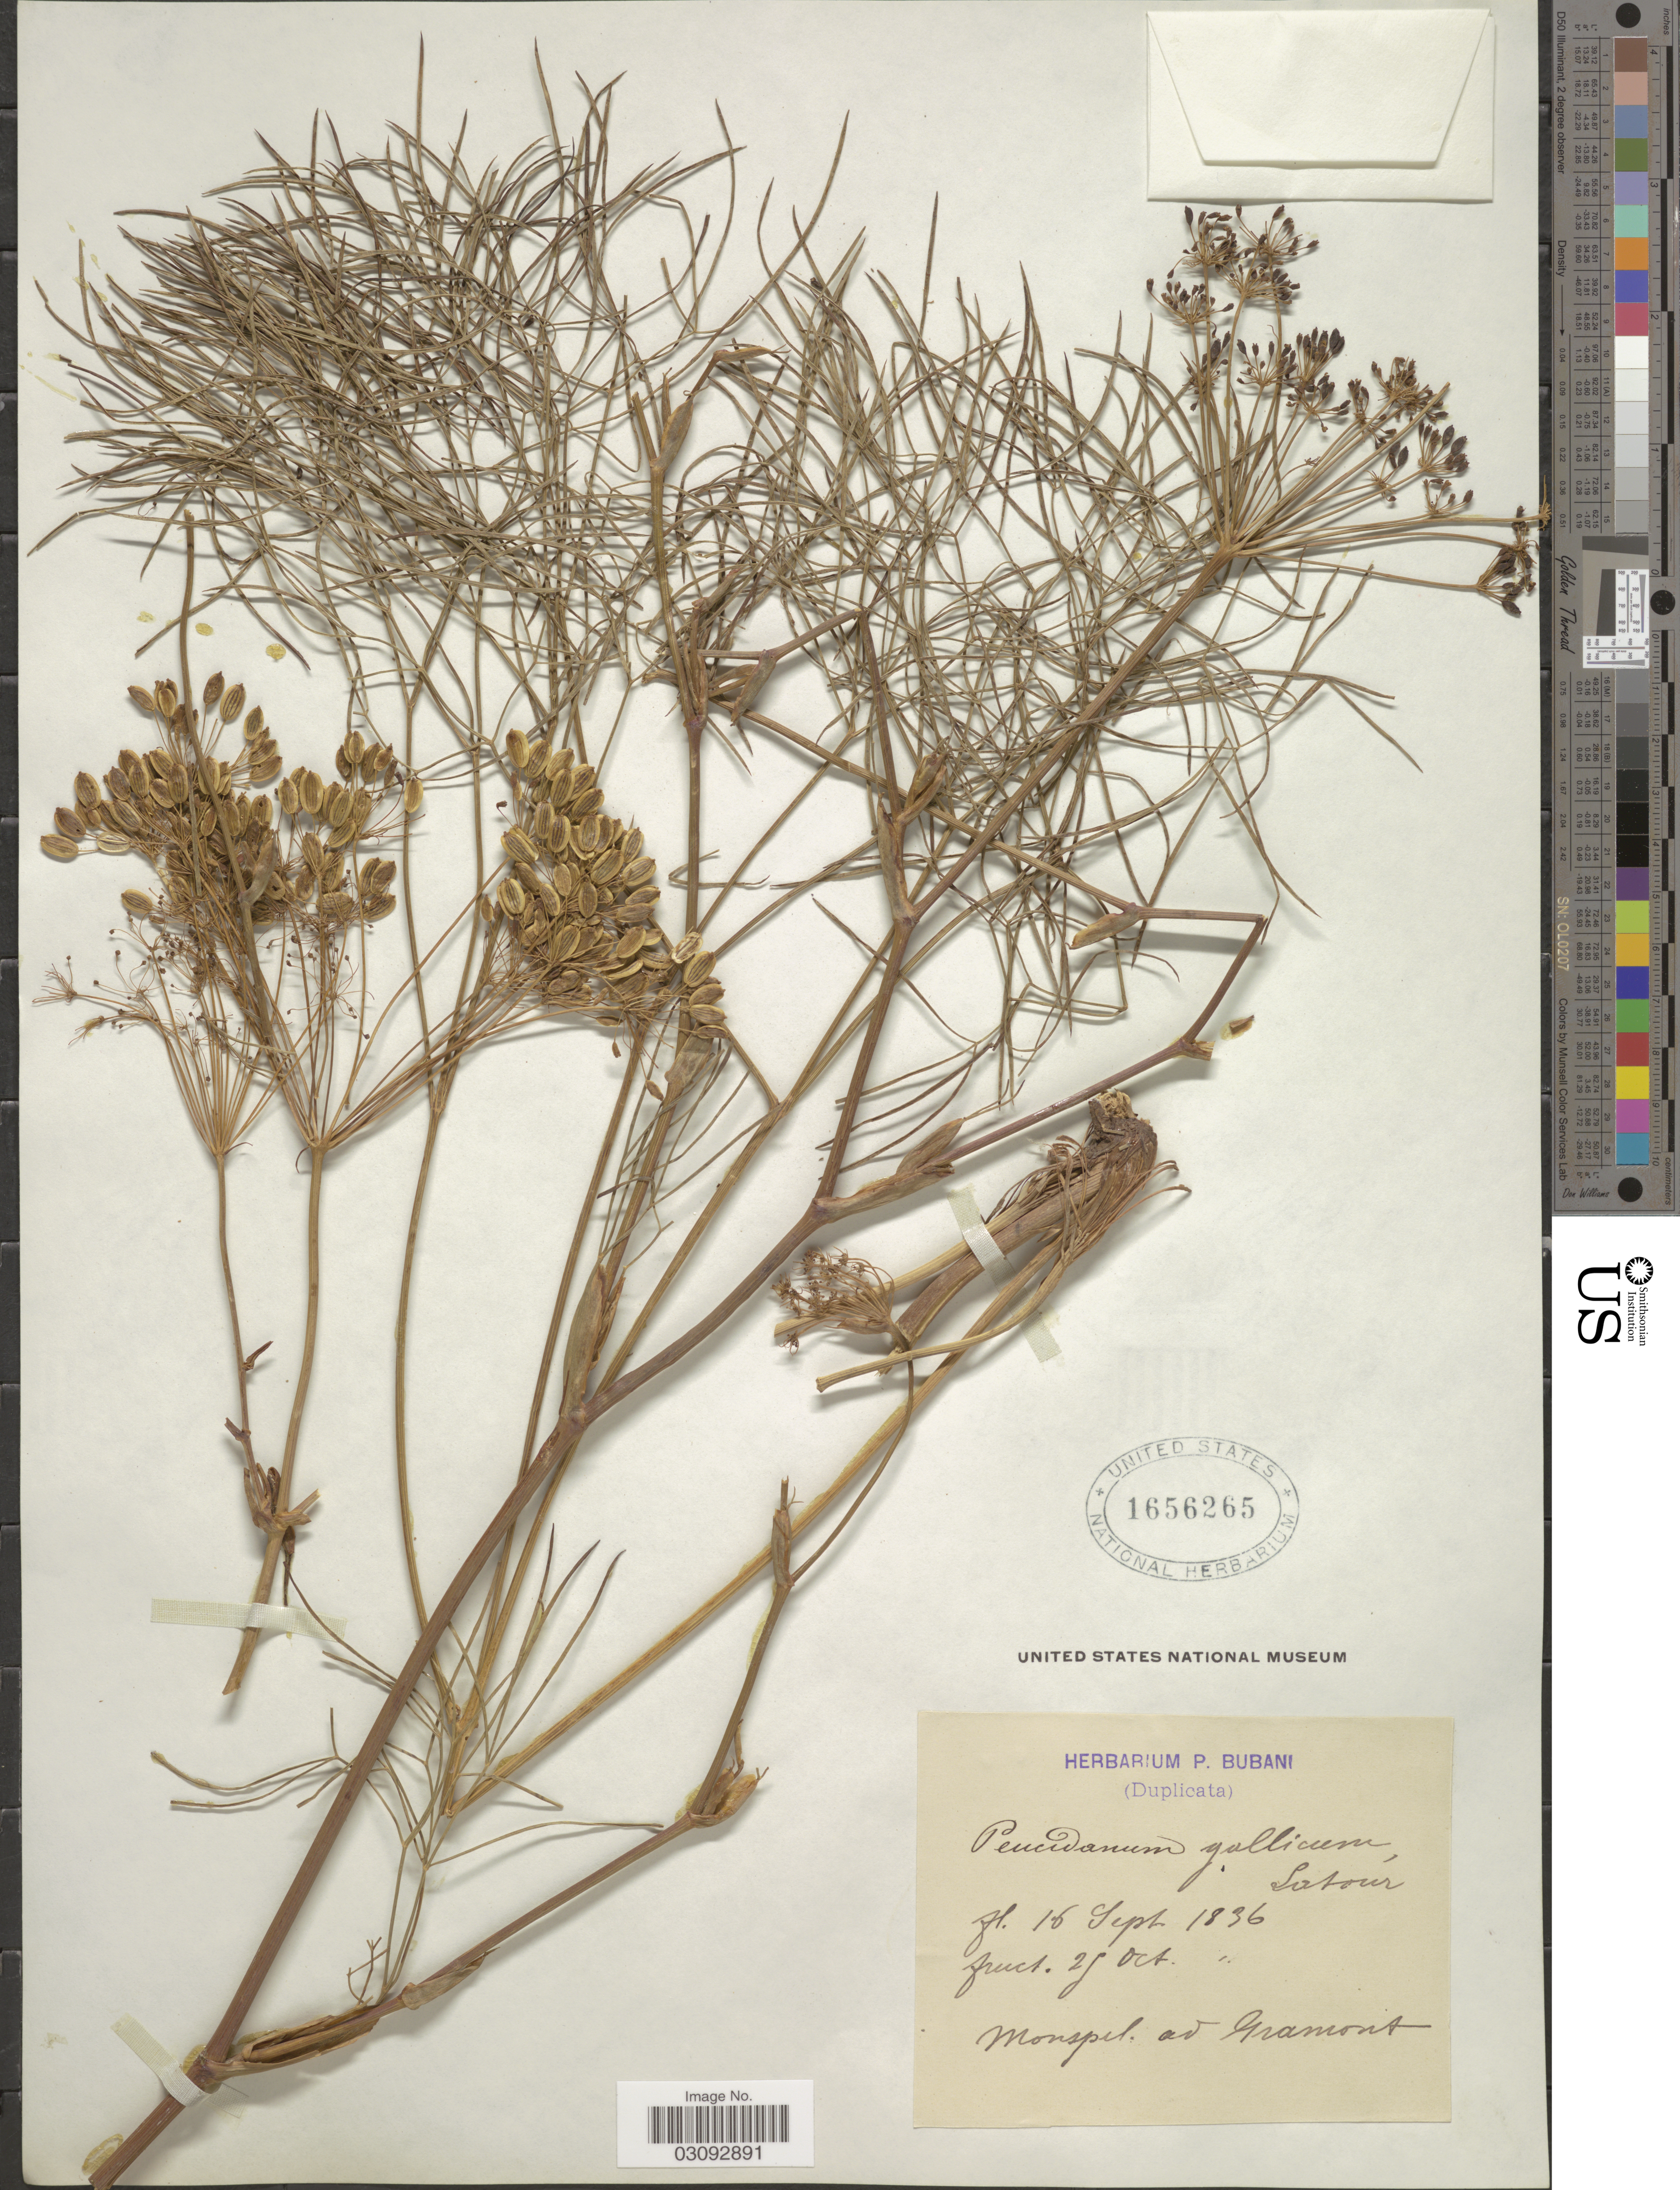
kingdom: Plantae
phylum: Tracheophyta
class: Magnoliopsida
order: Apiales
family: Apiaceae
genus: Peucedanum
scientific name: Peucedanum gallicum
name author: Latourr.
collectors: ex herb. P. Bubani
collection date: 1836-09-16/1836-10-29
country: France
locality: Monspel. ad Gramont.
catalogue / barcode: US 1656265